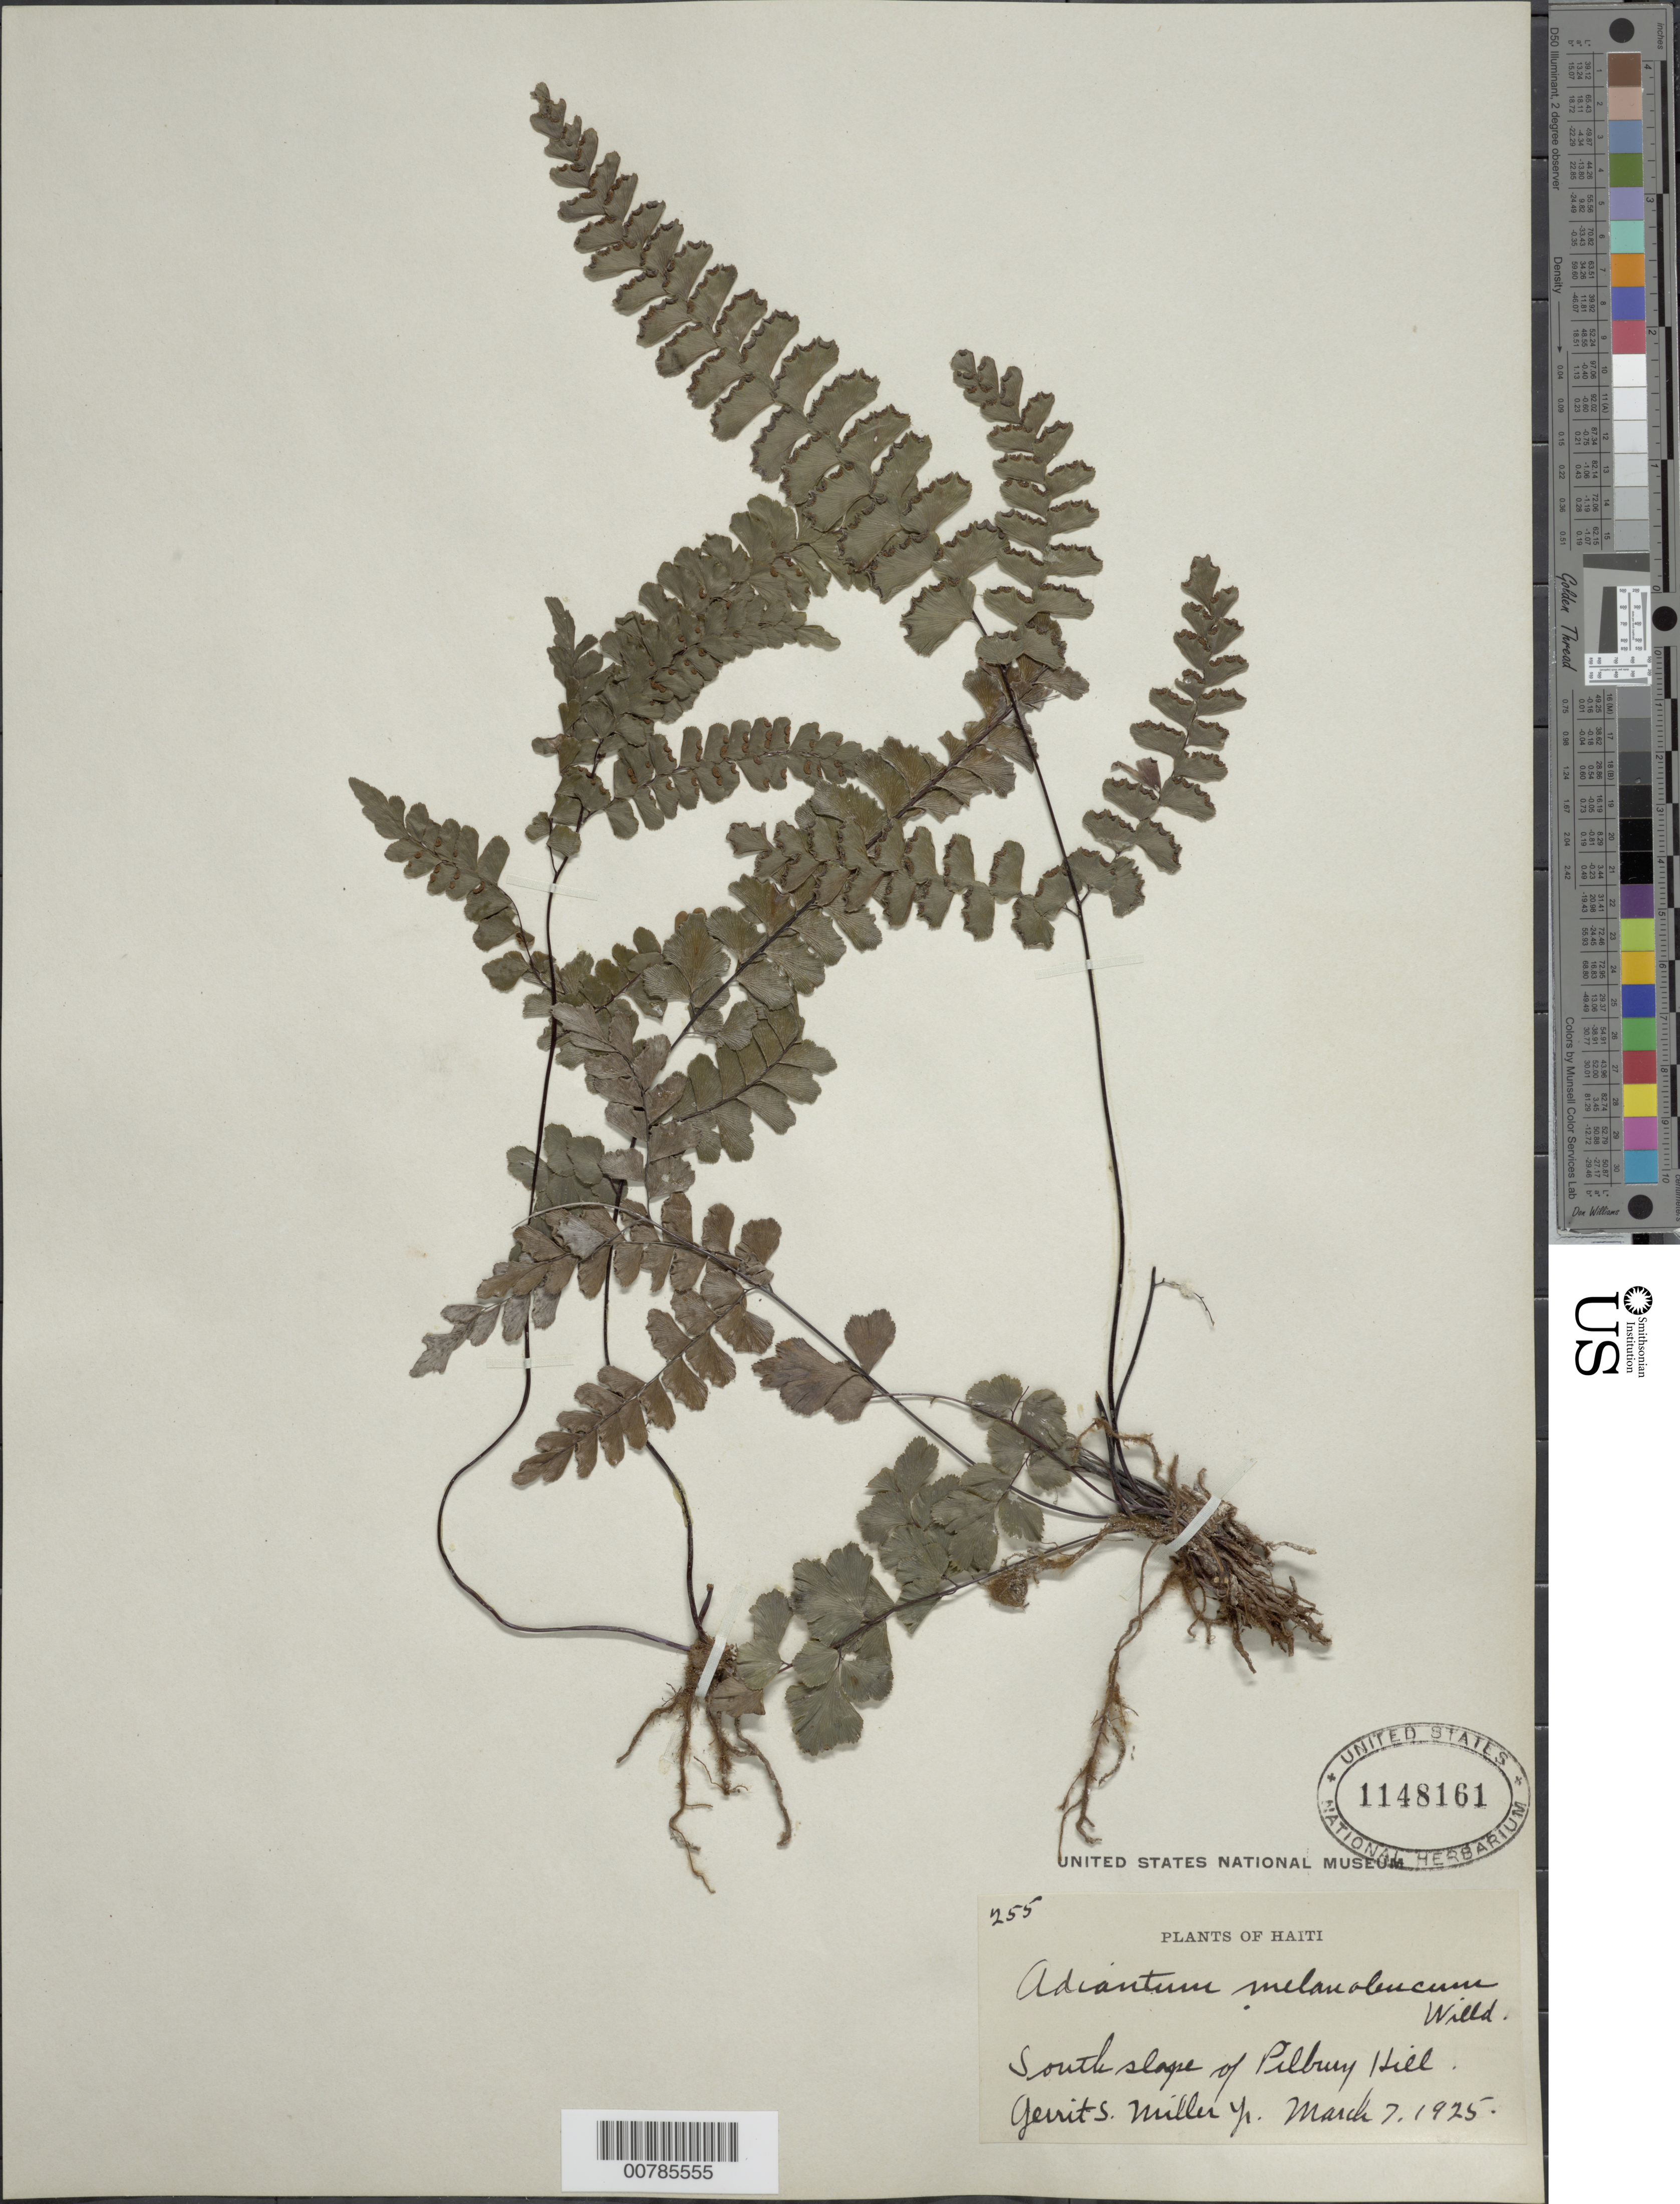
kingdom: Plantae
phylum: Tracheophyta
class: Polypodiopsida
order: Polypodiales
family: Pteridaceae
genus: Adiantum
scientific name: Adiantum melanoleucum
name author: Willd.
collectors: G. S. Miller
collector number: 255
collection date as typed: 07 Mar 1925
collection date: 1925-03-07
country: Haiti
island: Hispaniola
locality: Pilbury Hill, south slope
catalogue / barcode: US 1148161